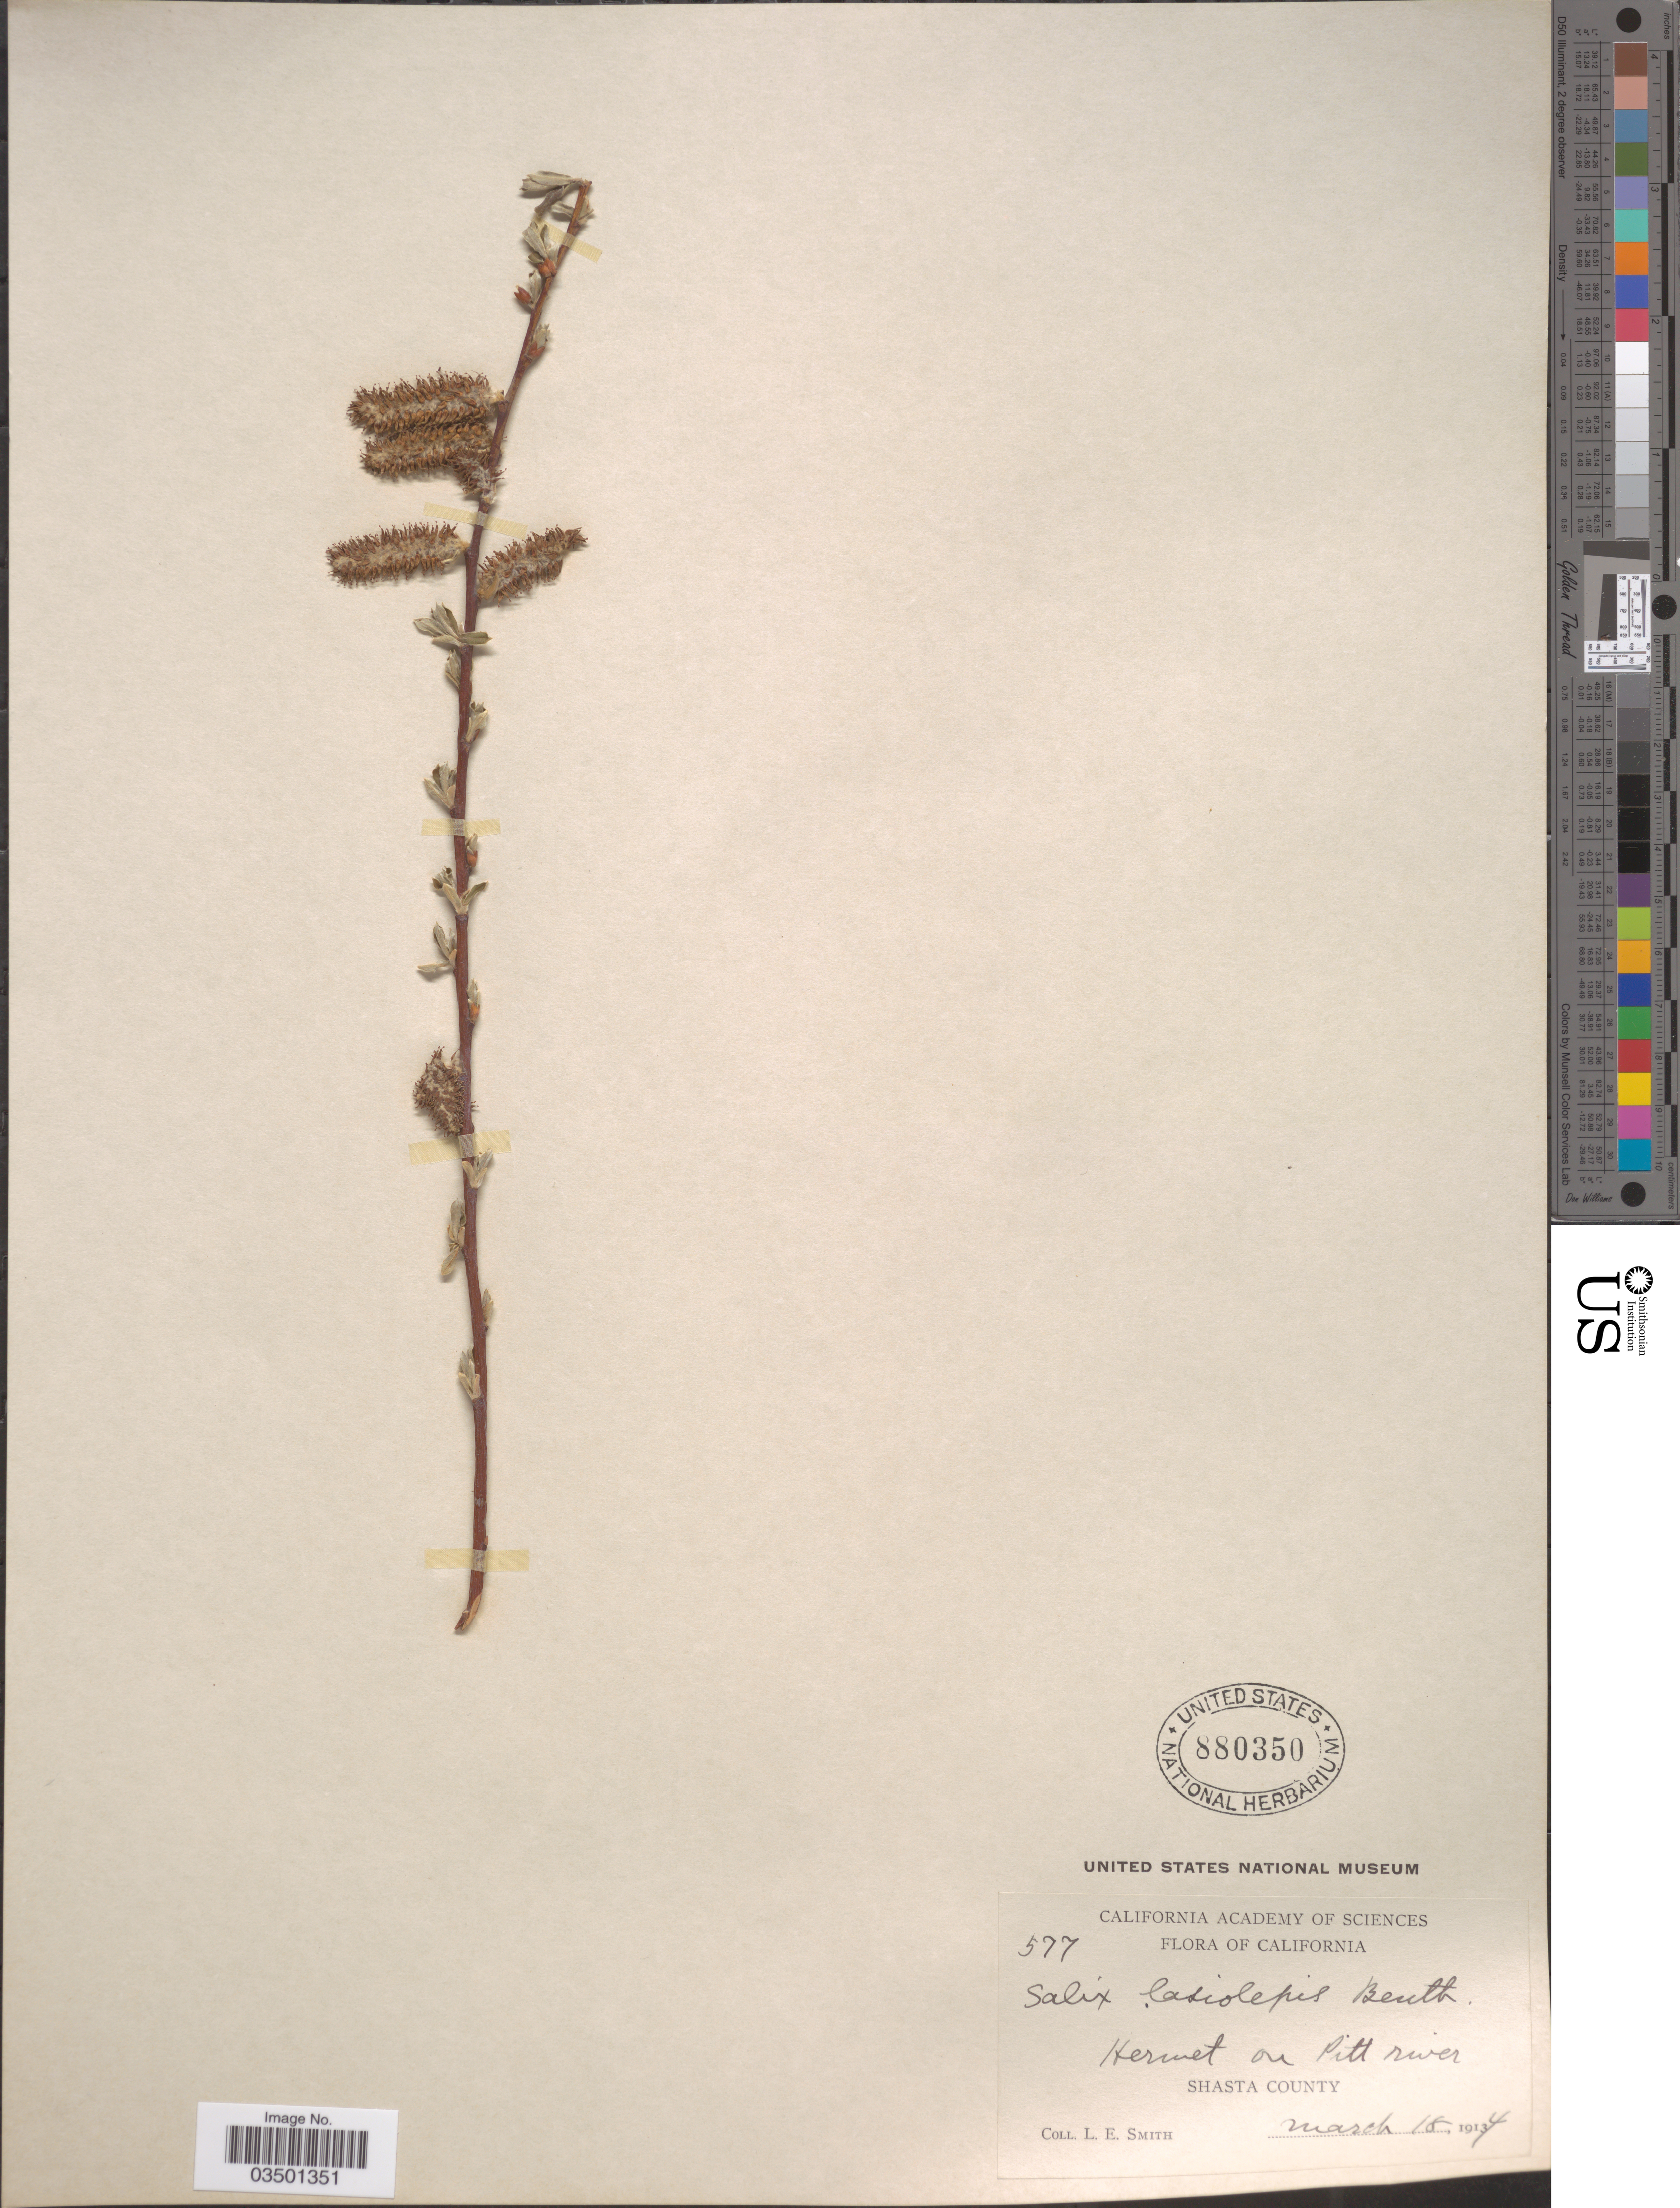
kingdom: Plantae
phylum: Tracheophyta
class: Magnoliopsida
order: Malpighiales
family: Salicaceae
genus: Salix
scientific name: Salix lasiolepis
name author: Benth.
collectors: L. E. Smith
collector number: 577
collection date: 1914-03-18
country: United States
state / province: California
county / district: Shasta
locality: Hermet on Pitt river. Shasta County.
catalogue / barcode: US 880350